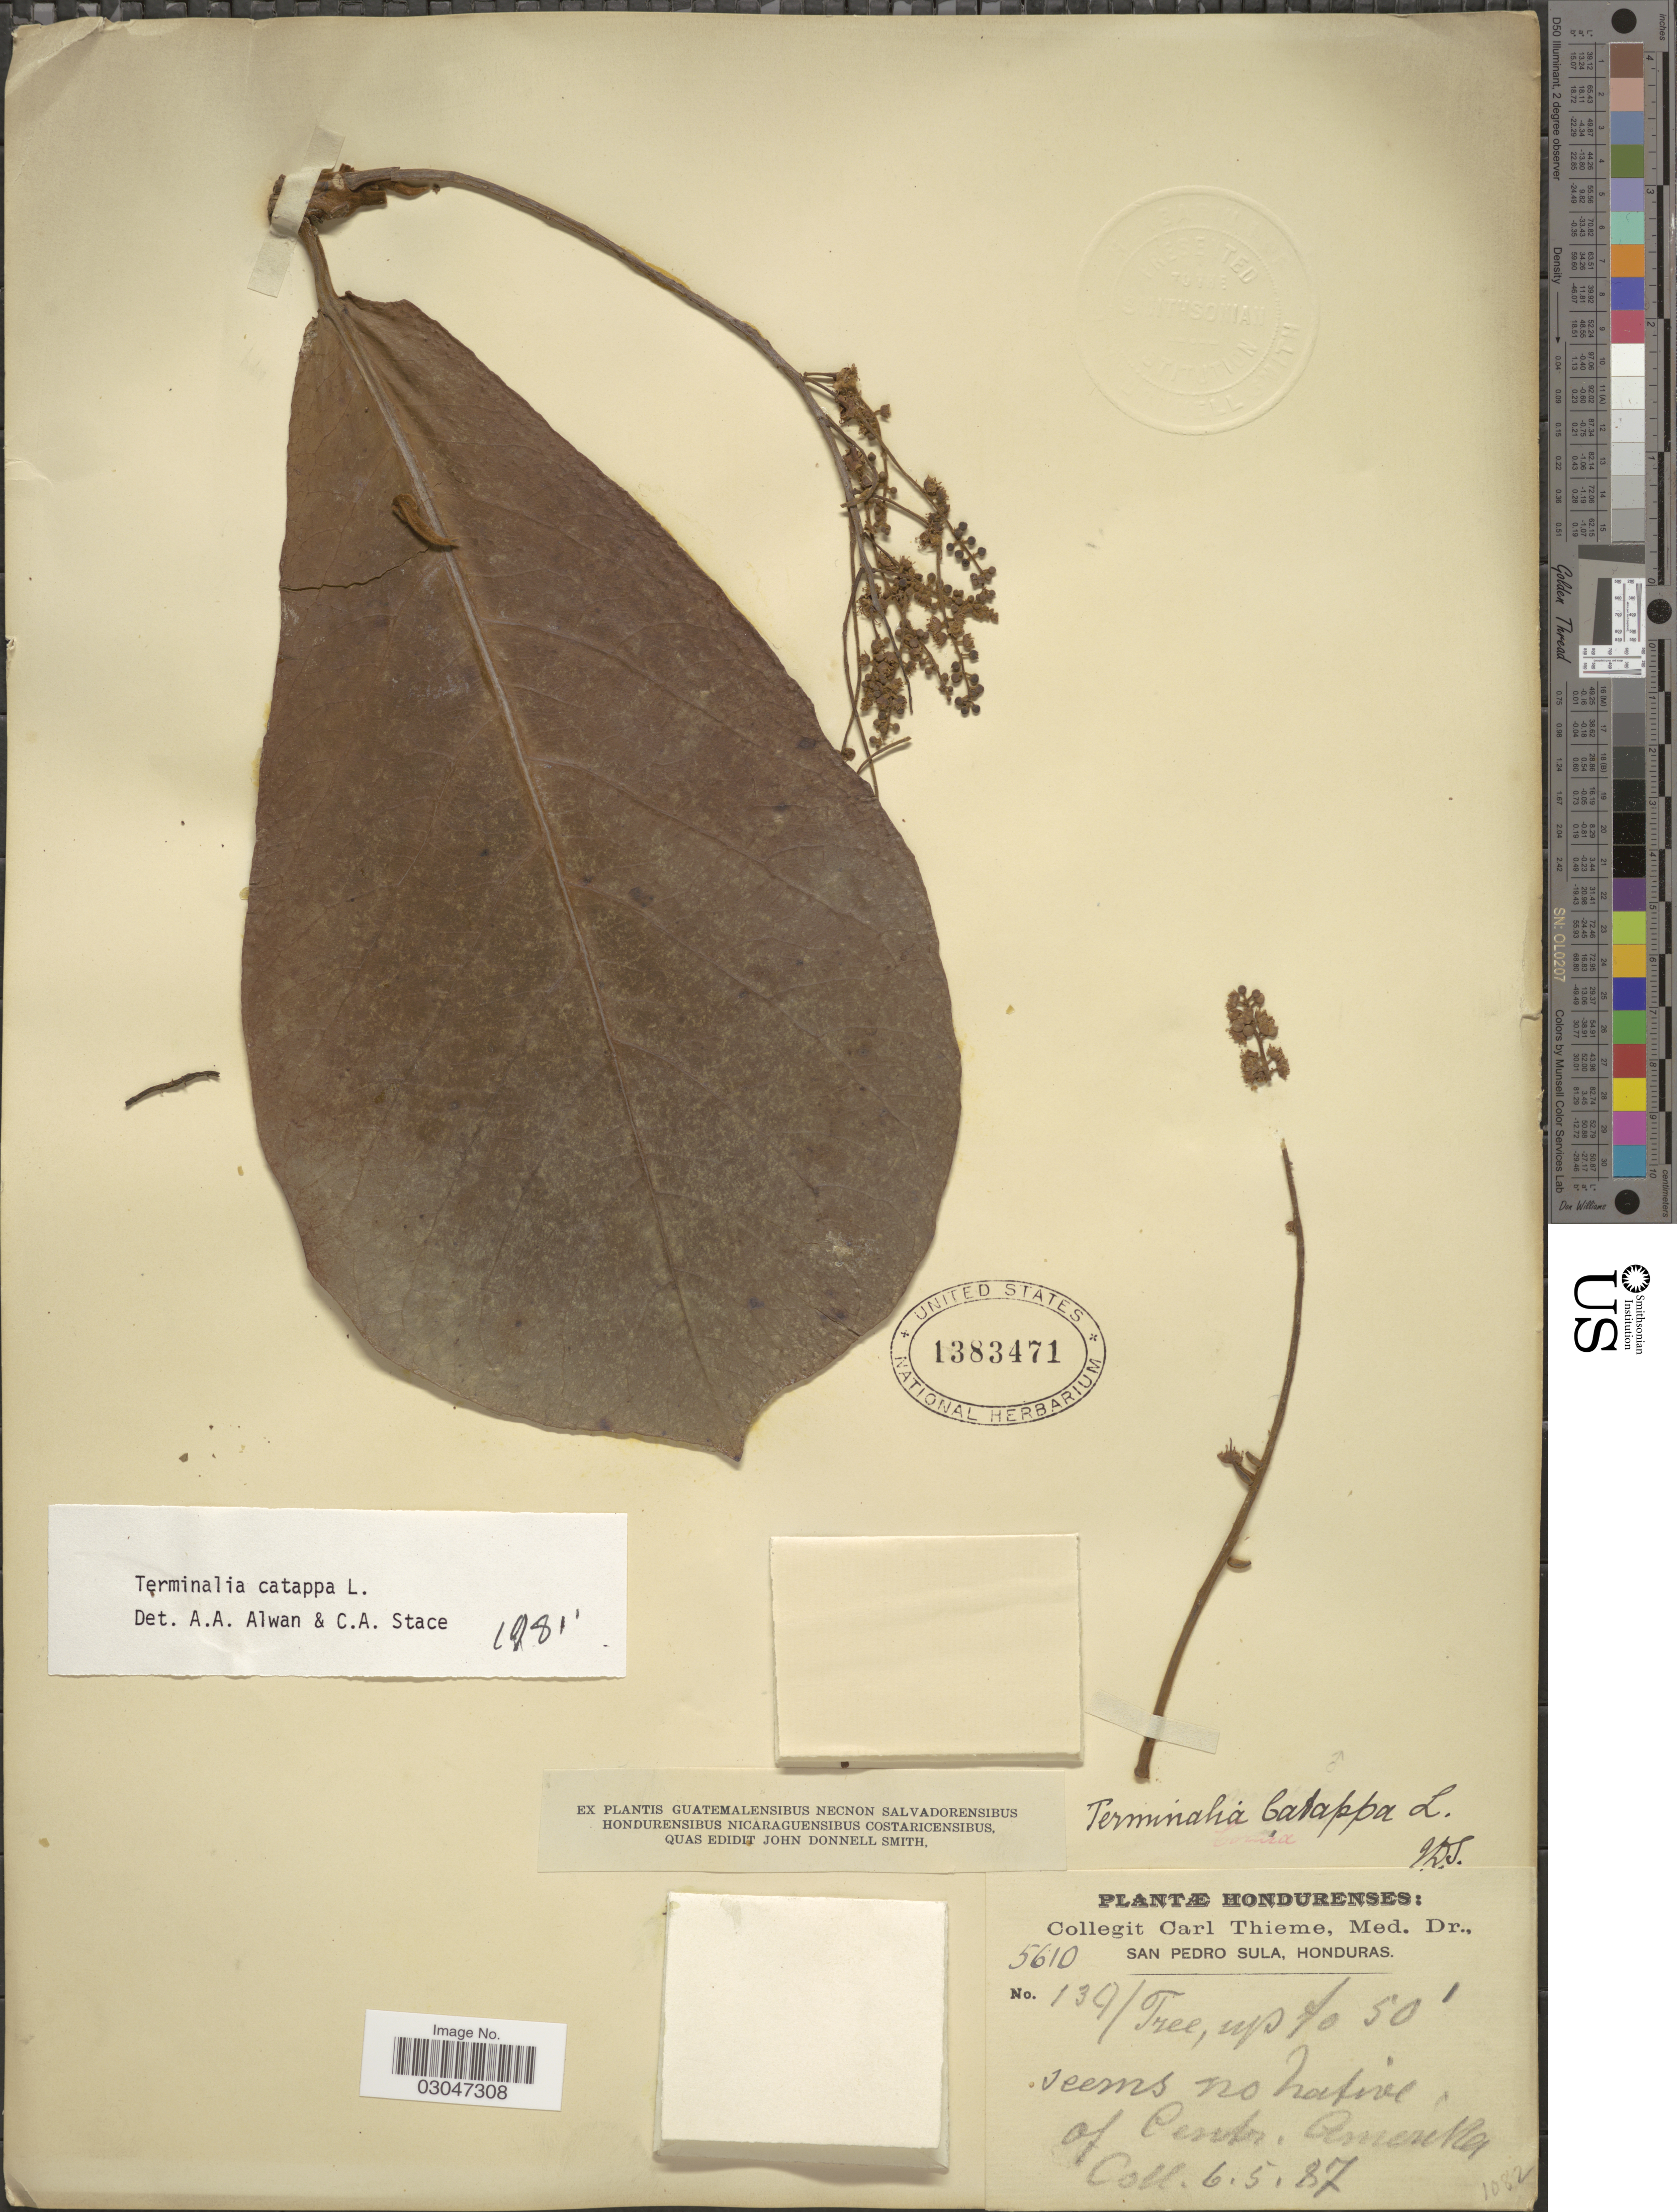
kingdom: Plantae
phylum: Tracheophyta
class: Magnoliopsida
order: Myrtales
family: Combretaceae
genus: Terminalia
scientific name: Terminalia catappa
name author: L.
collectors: C. Thieme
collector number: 5610?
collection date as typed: Transcribed d/m/y: 6/5/87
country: Honduras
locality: Centr. Amerika.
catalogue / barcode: US 1383471